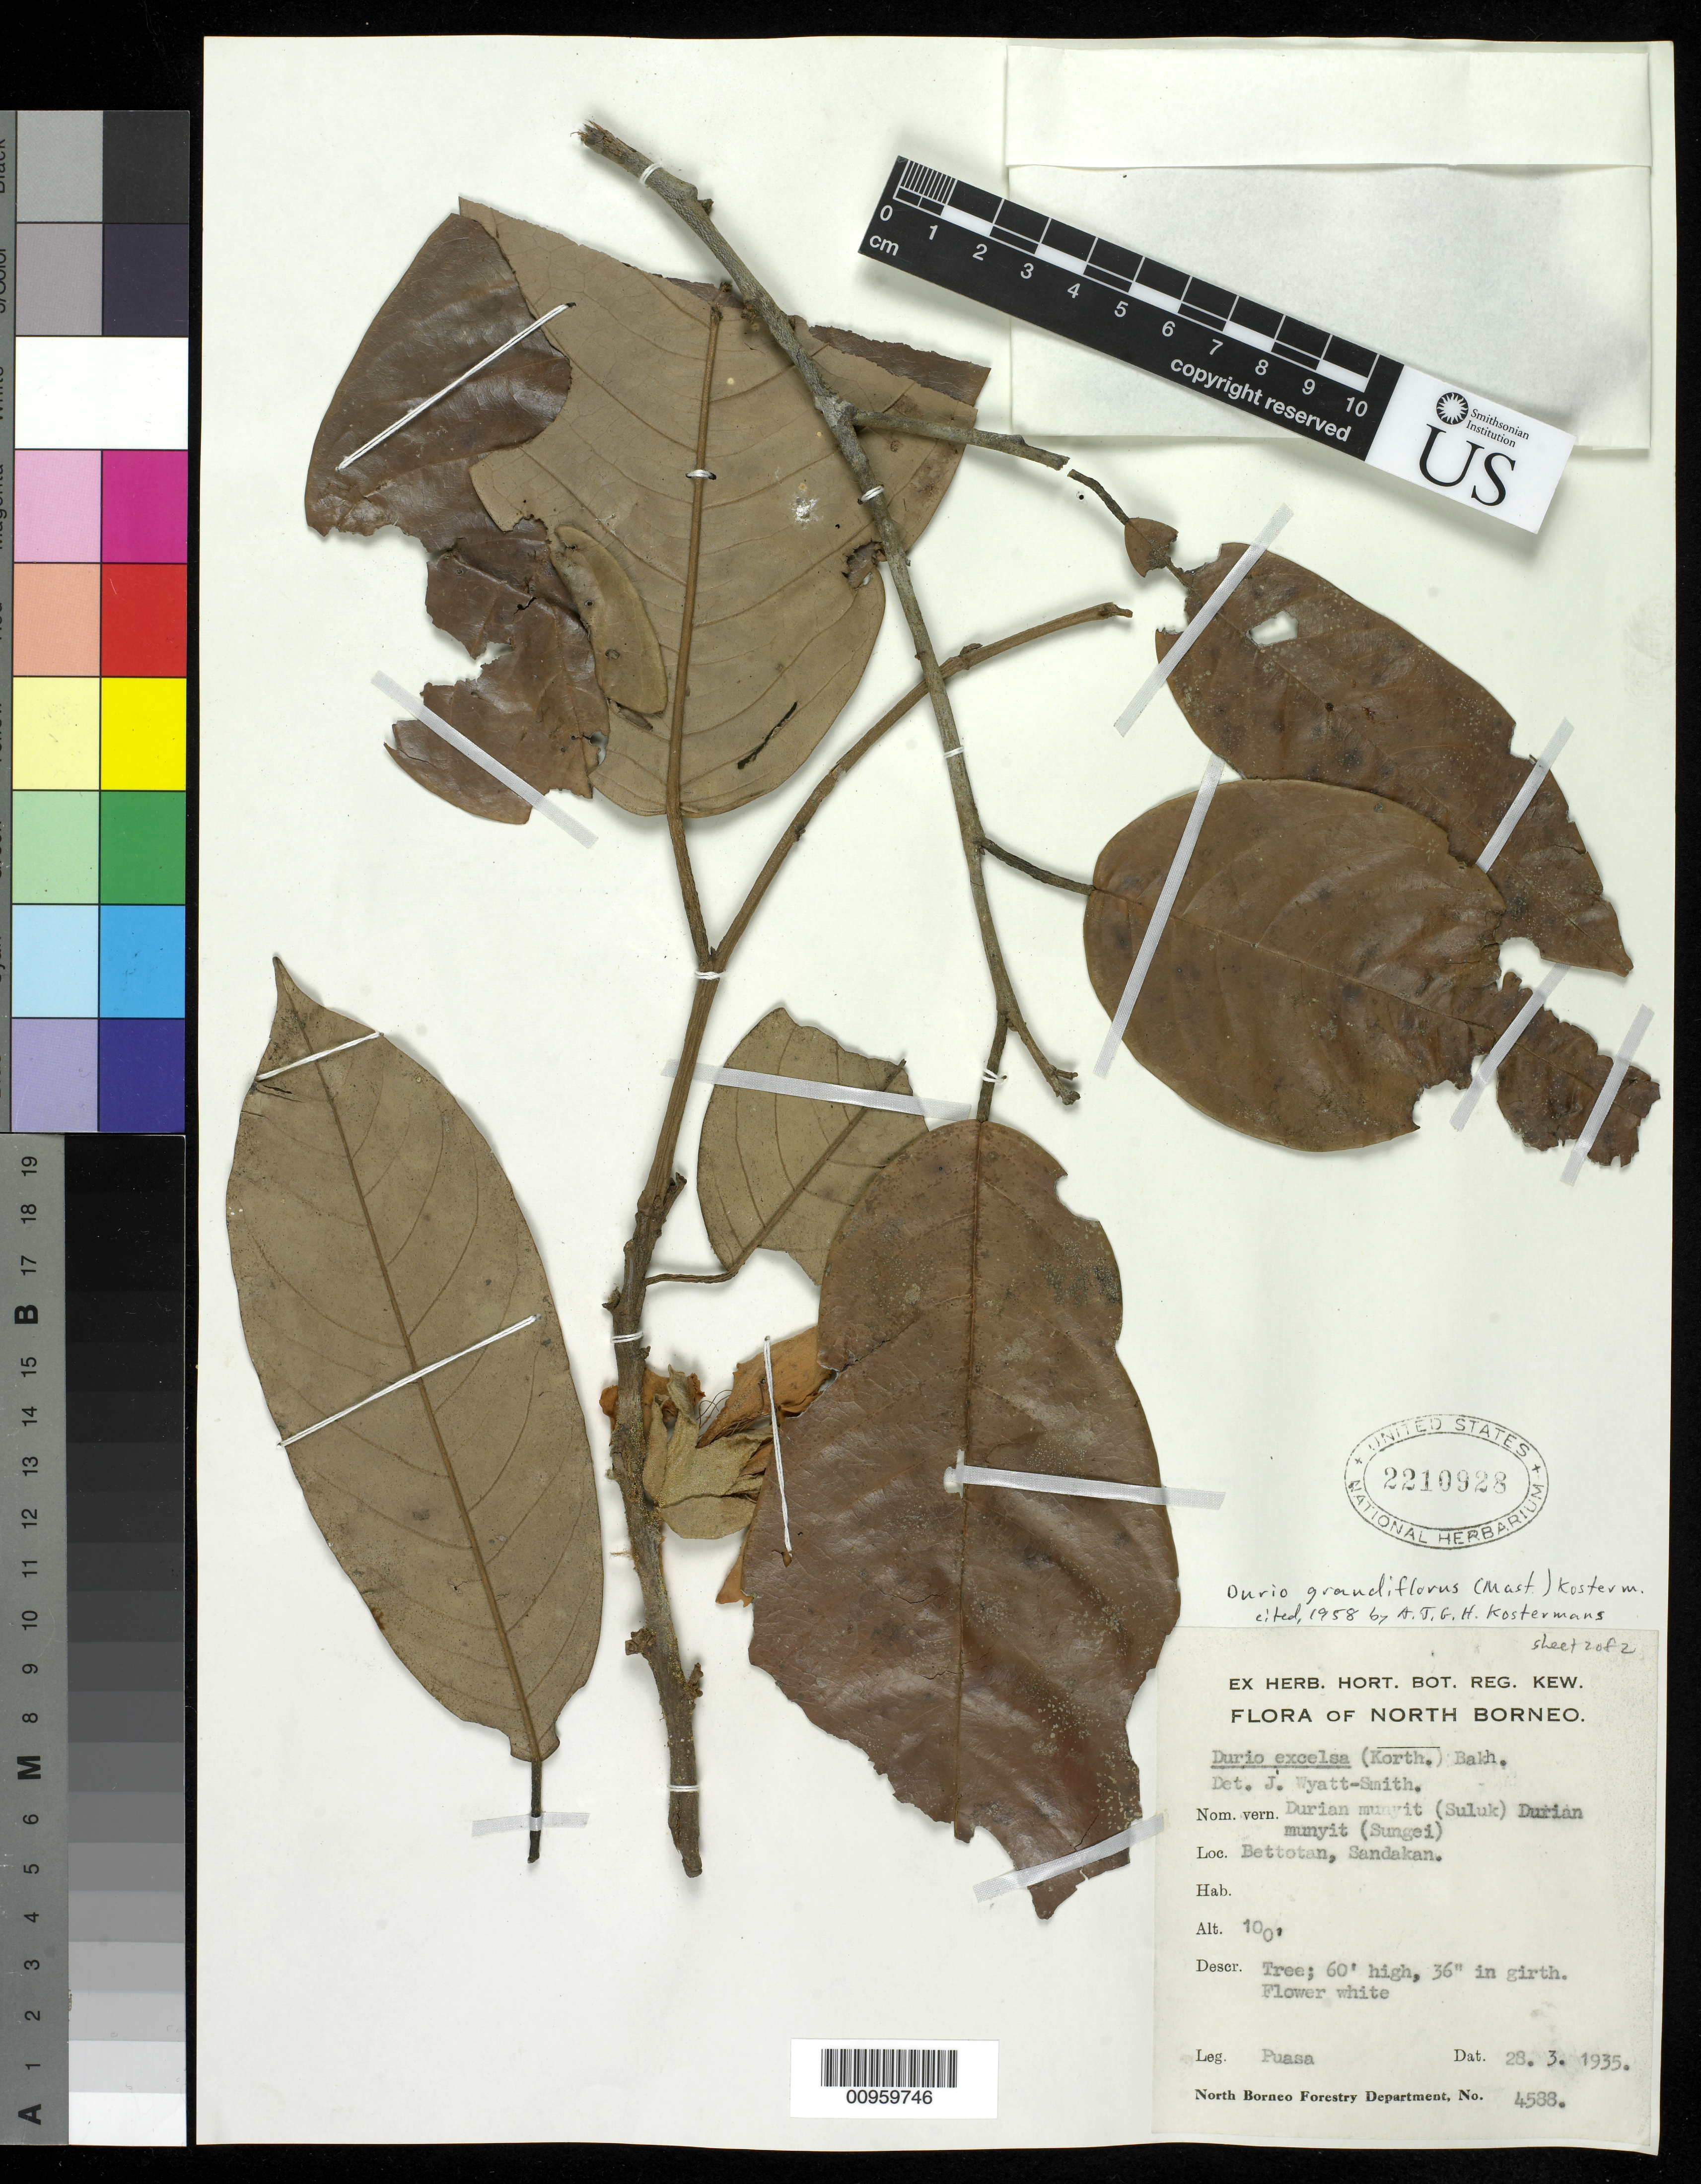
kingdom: Plantae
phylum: Tracheophyta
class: Magnoliopsida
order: Malvales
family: Malvaceae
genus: Boschia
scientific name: Boschia grandiflora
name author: Mast.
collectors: M. Puasa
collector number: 4588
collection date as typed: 28 Mar 1935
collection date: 1935-03-28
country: Malaysia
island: Borneo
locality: Bettotan, Sandakan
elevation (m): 30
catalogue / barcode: US 2210928